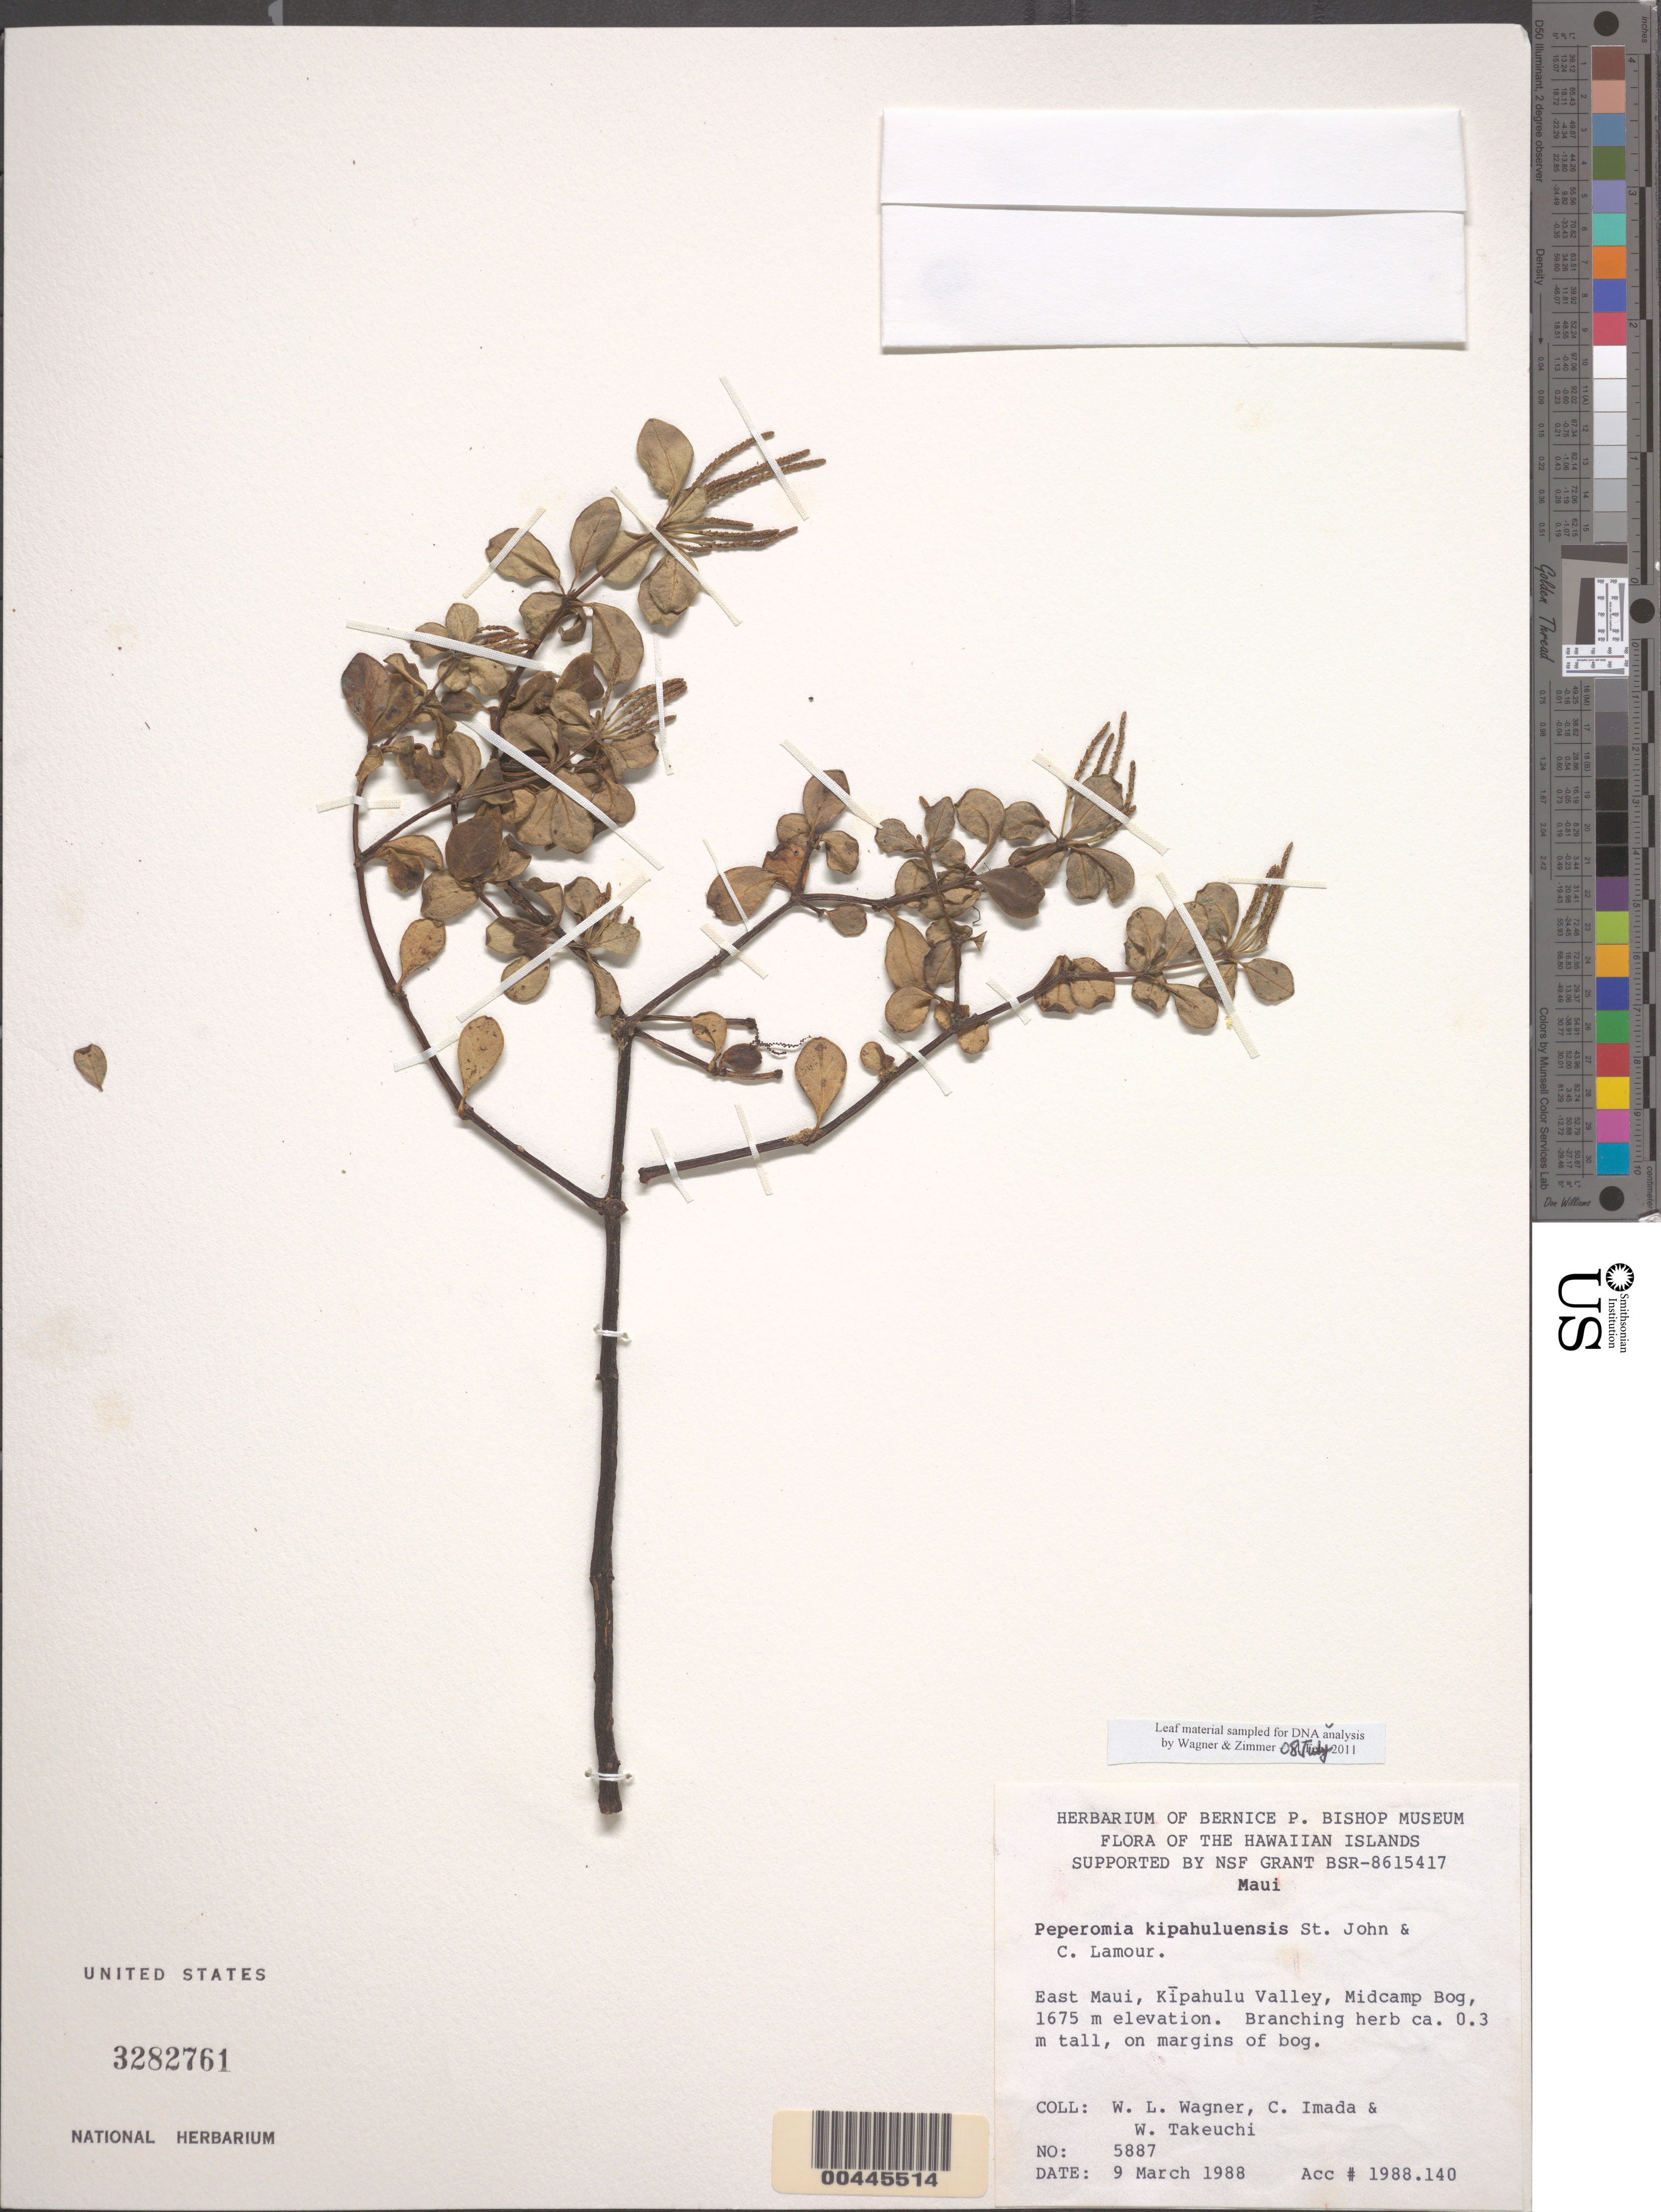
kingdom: Plantae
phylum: Tracheophyta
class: Magnoliopsida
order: Piperales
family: Piperaceae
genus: Peperomia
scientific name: Peperomia kipahuluensis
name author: H. St. John & Lamoureux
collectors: W. L. Wagner, C. Imada & W. N. Takeuchi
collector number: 5887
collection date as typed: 9 Mar 1988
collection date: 1988-03-09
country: United States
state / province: Hawaii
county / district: Maui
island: Maui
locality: E Maui, Kipahulu Valley, Midcamp Bog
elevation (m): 1675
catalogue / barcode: US 3282761